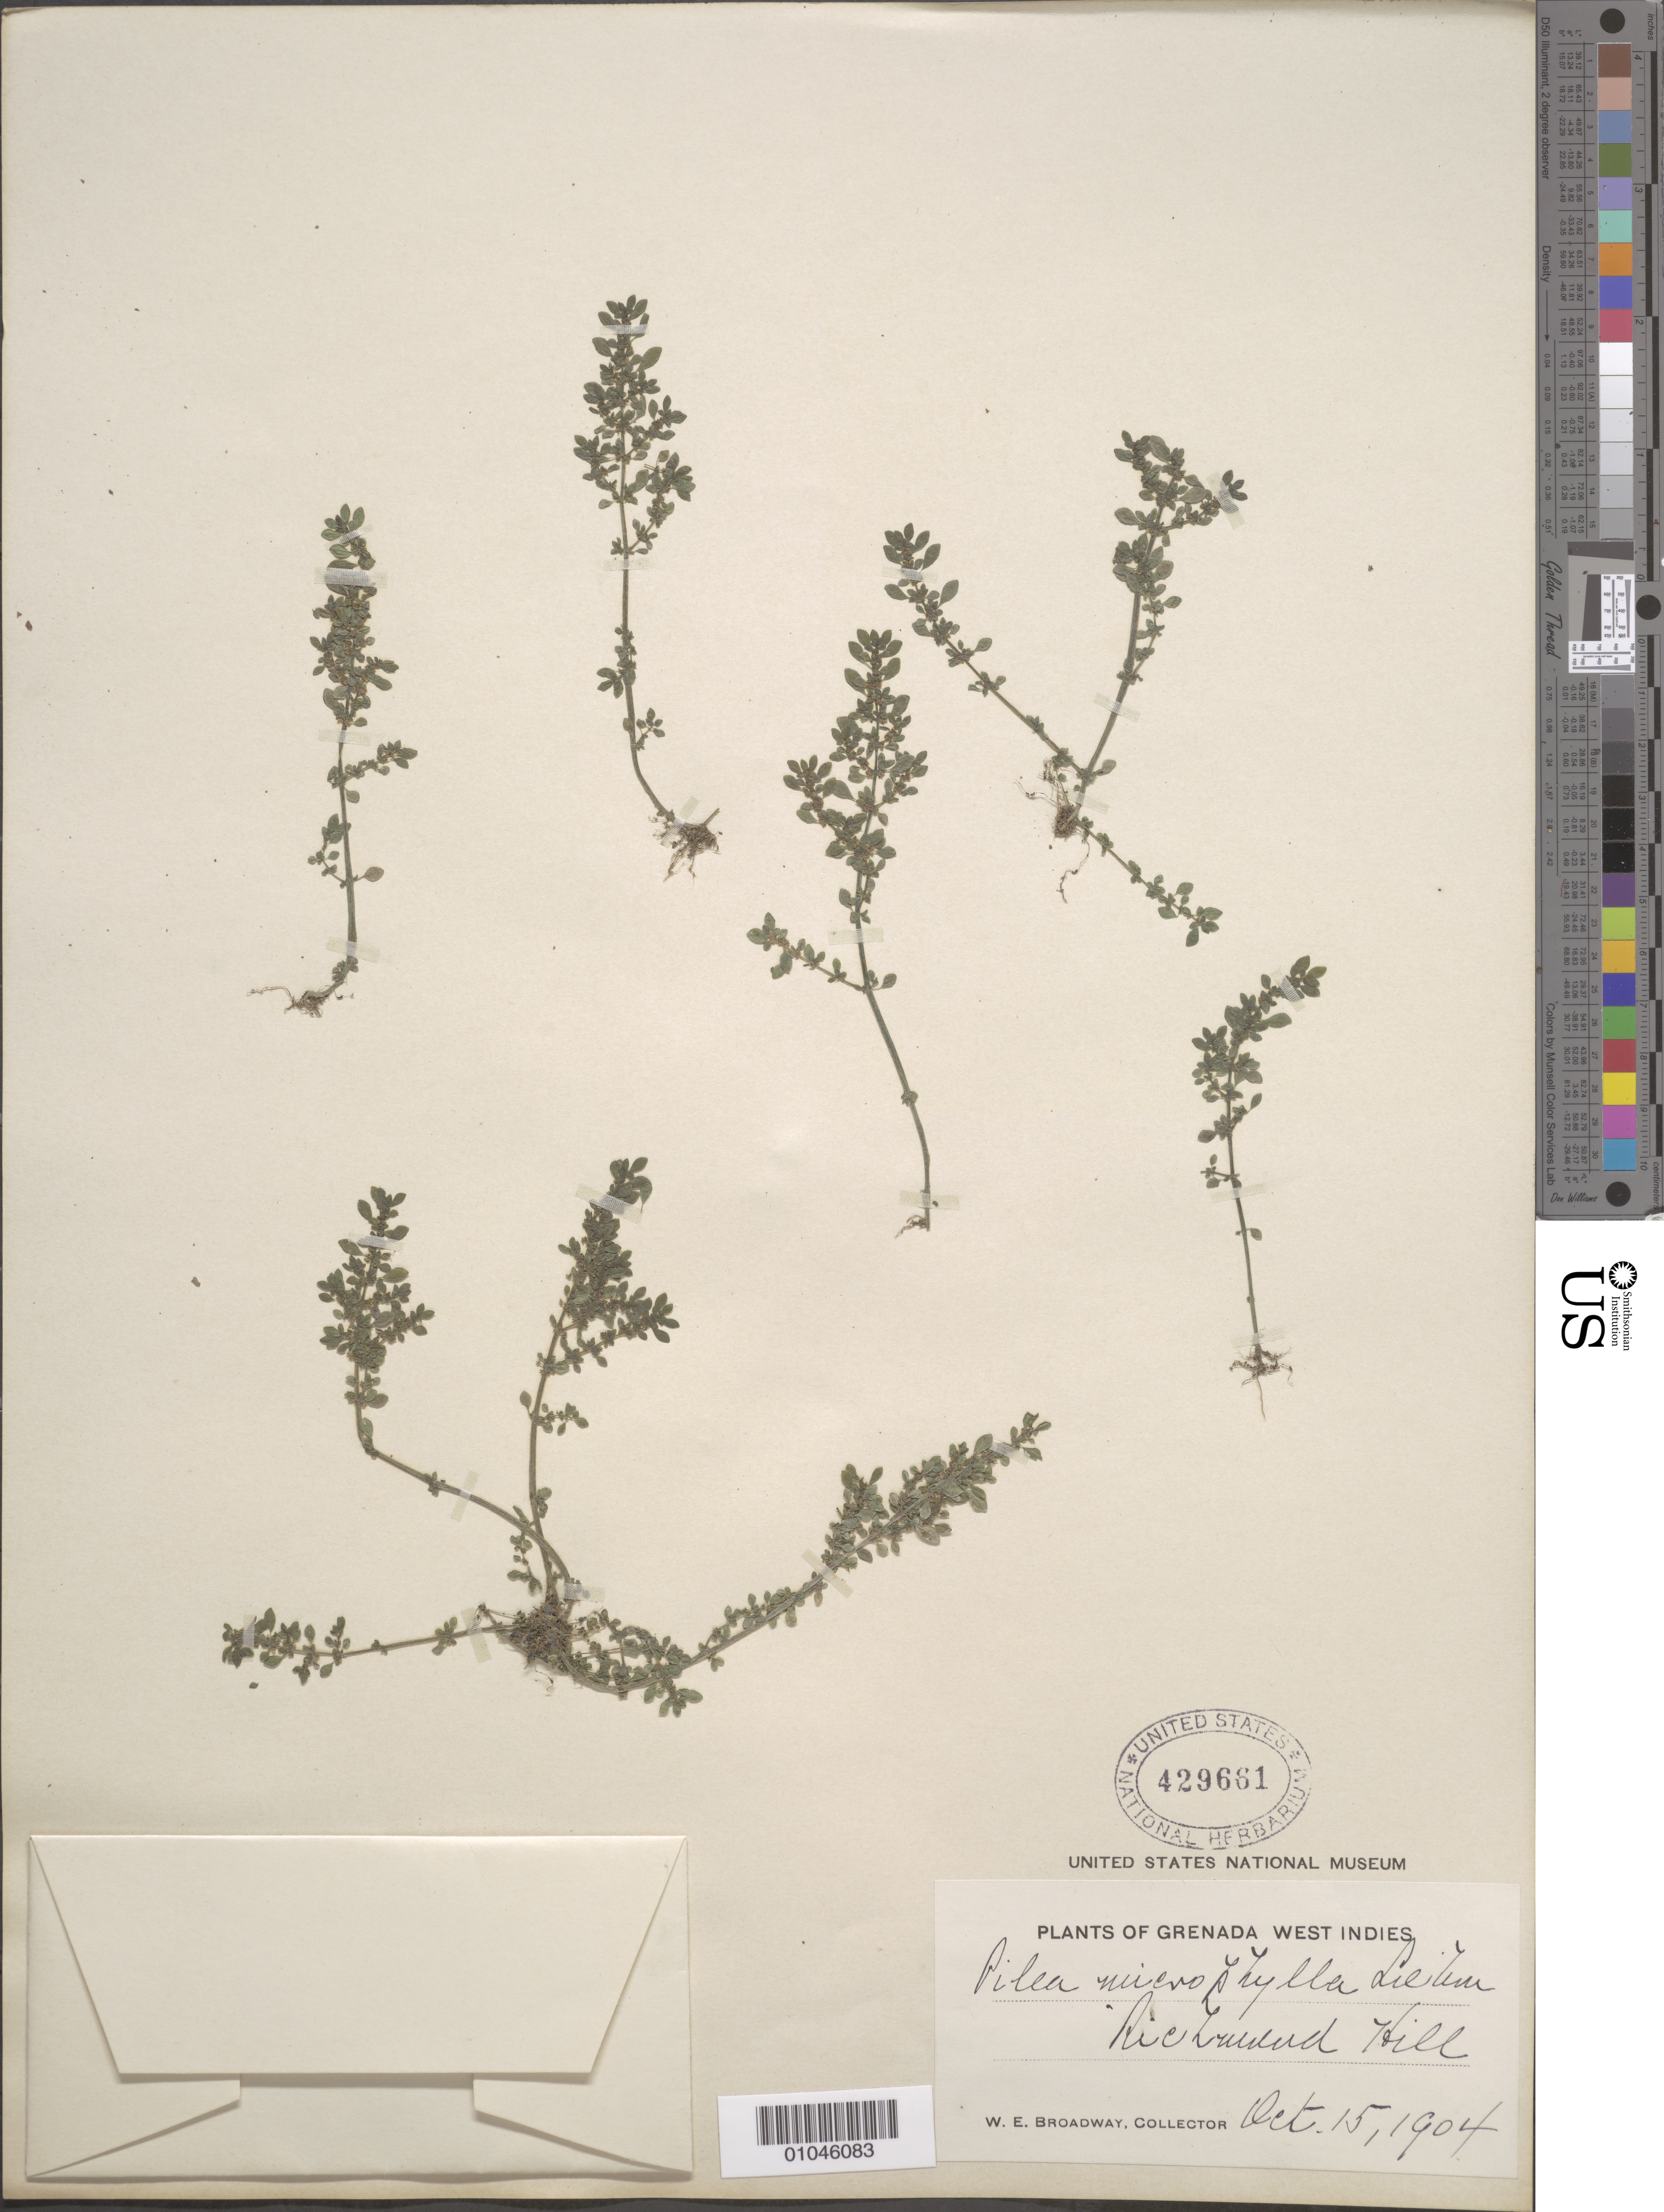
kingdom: Plantae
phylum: Tracheophyta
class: Magnoliopsida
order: Rosales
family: Urticaceae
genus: Pilea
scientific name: Pilea microphylla var. microphylla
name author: (L.) Liebm.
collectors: W. E. Broadway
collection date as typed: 15 Oct 1904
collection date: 1904-10-15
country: Grenada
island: Grenada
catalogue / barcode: US 429661